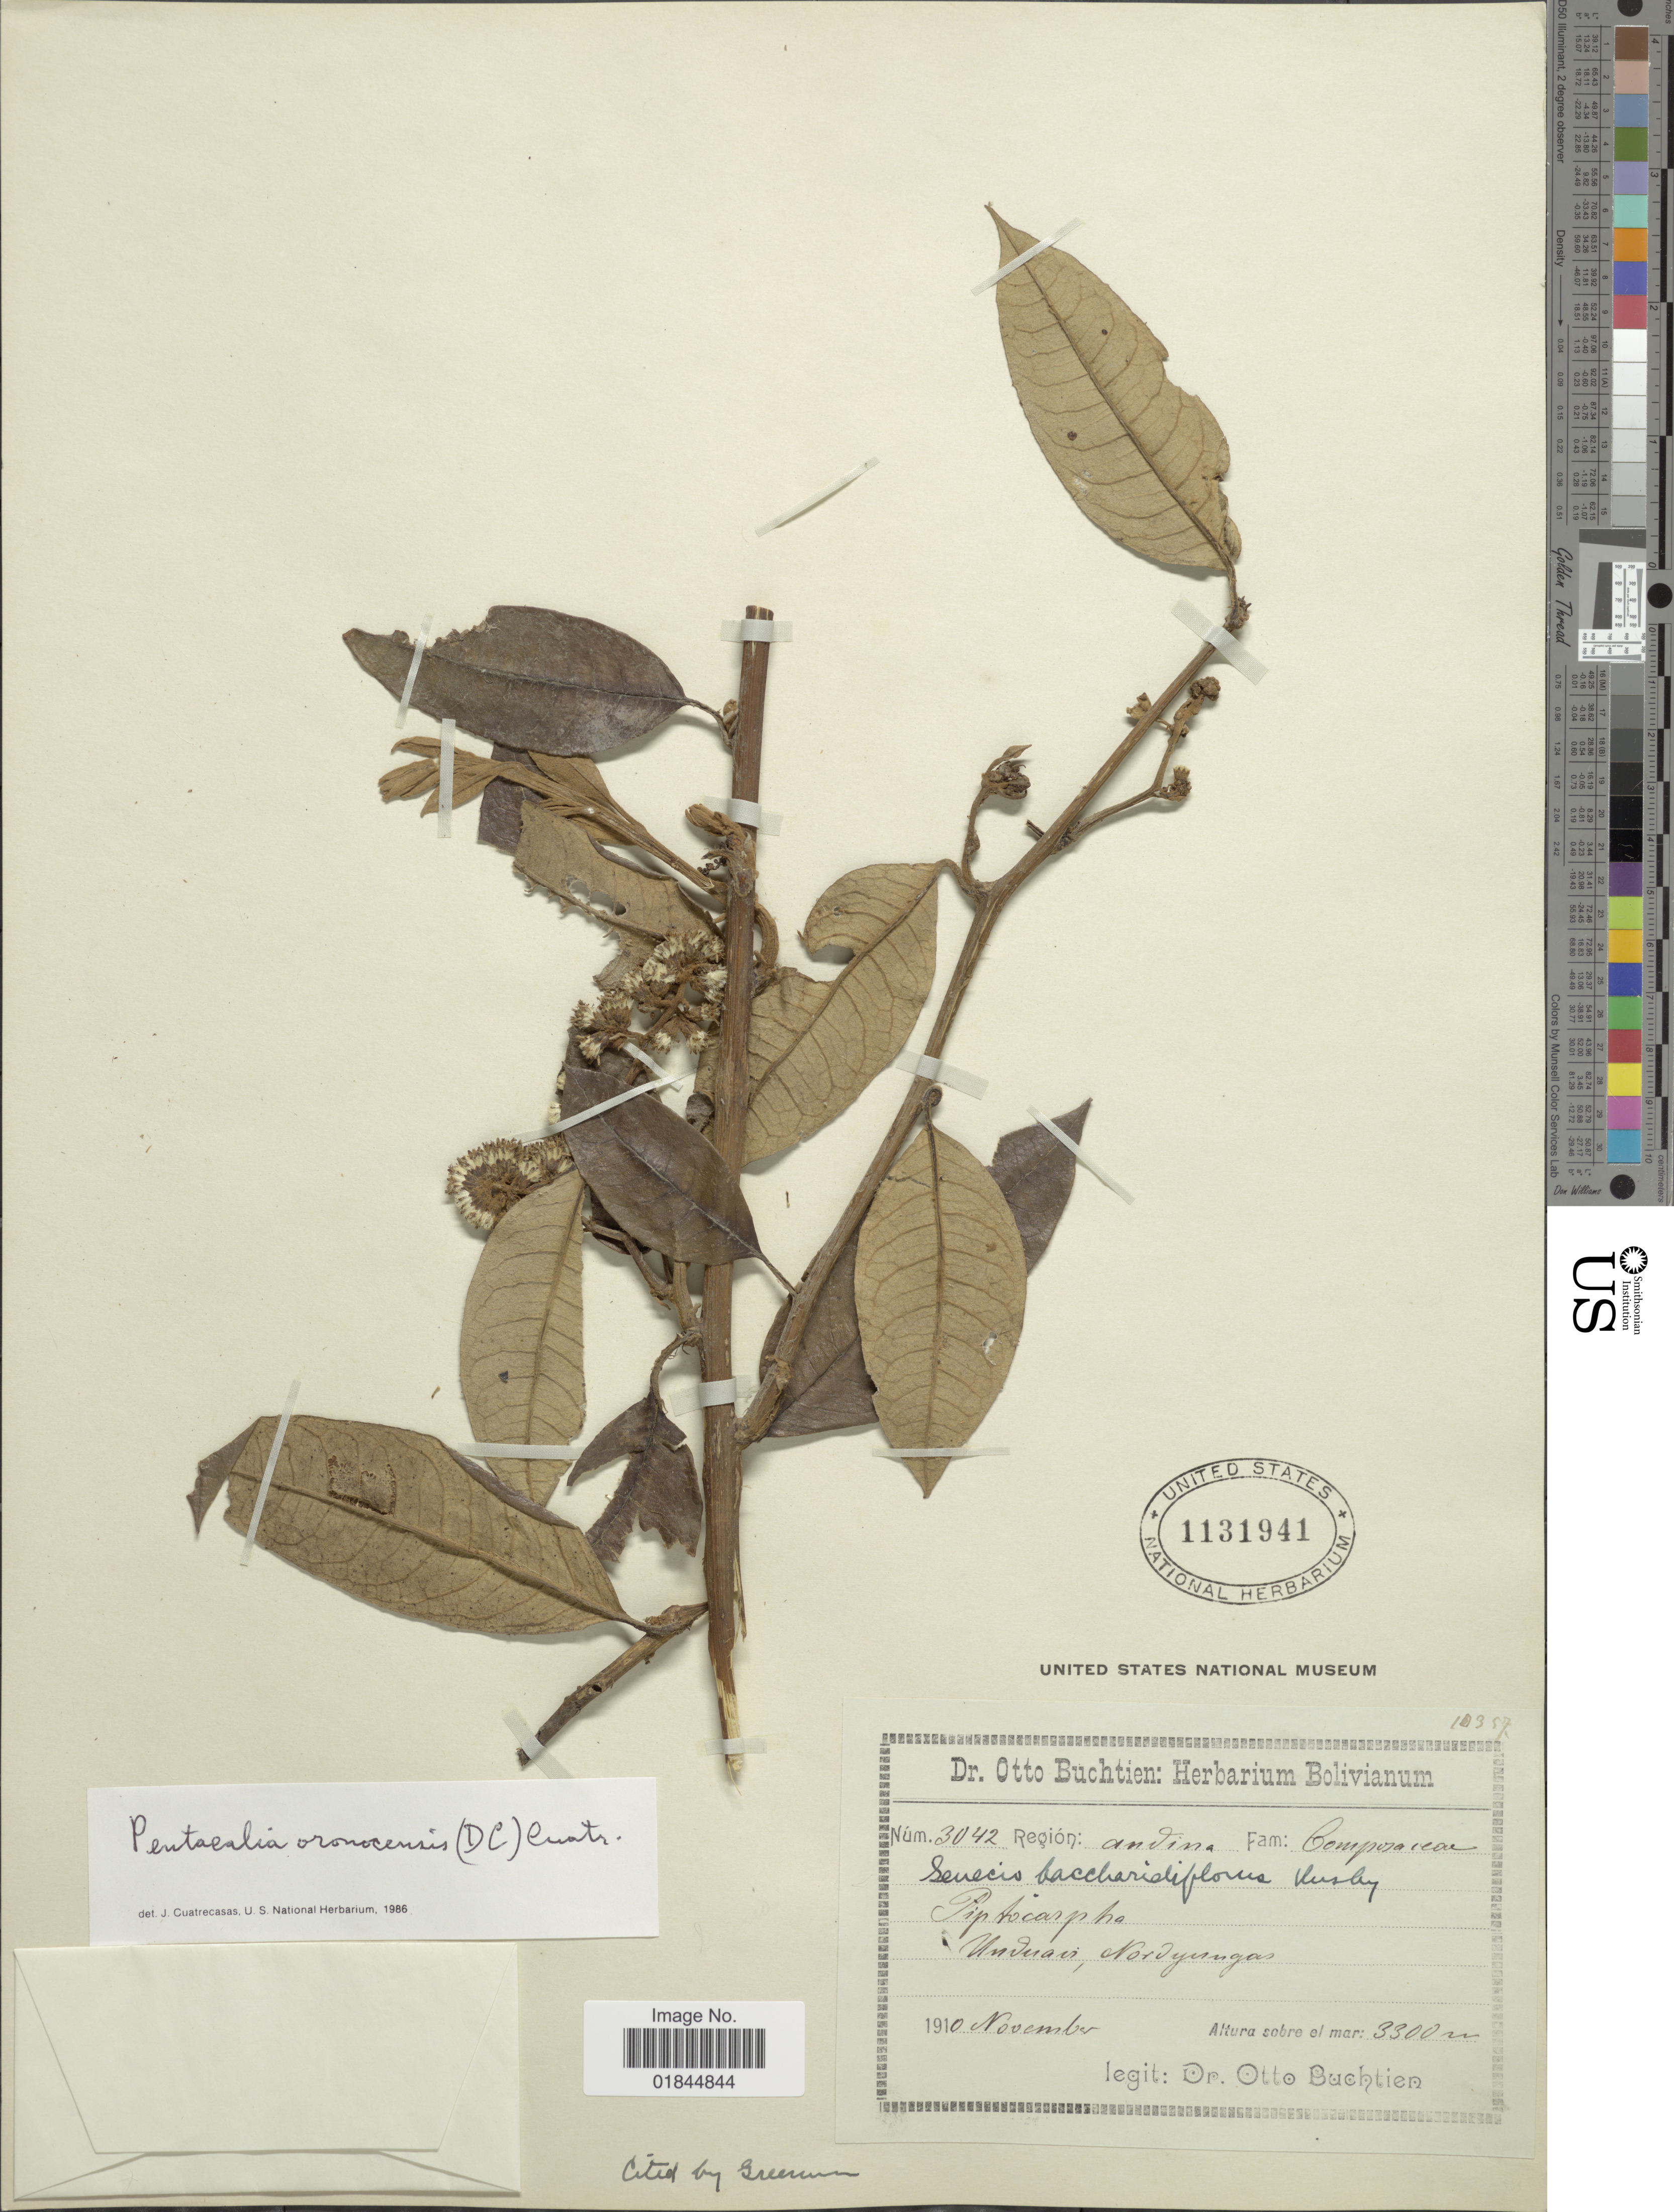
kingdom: Plantae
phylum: Tracheophyta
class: Magnoliopsida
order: Asterales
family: Asteraceae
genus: Pentacalia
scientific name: Pentacalia oronocensis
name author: (DC.) Cuatrec.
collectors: O. Buchtien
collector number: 3042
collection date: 1910-11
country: Bolivia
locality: Unduavi, Nordyungas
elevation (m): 3300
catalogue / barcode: US 1131941